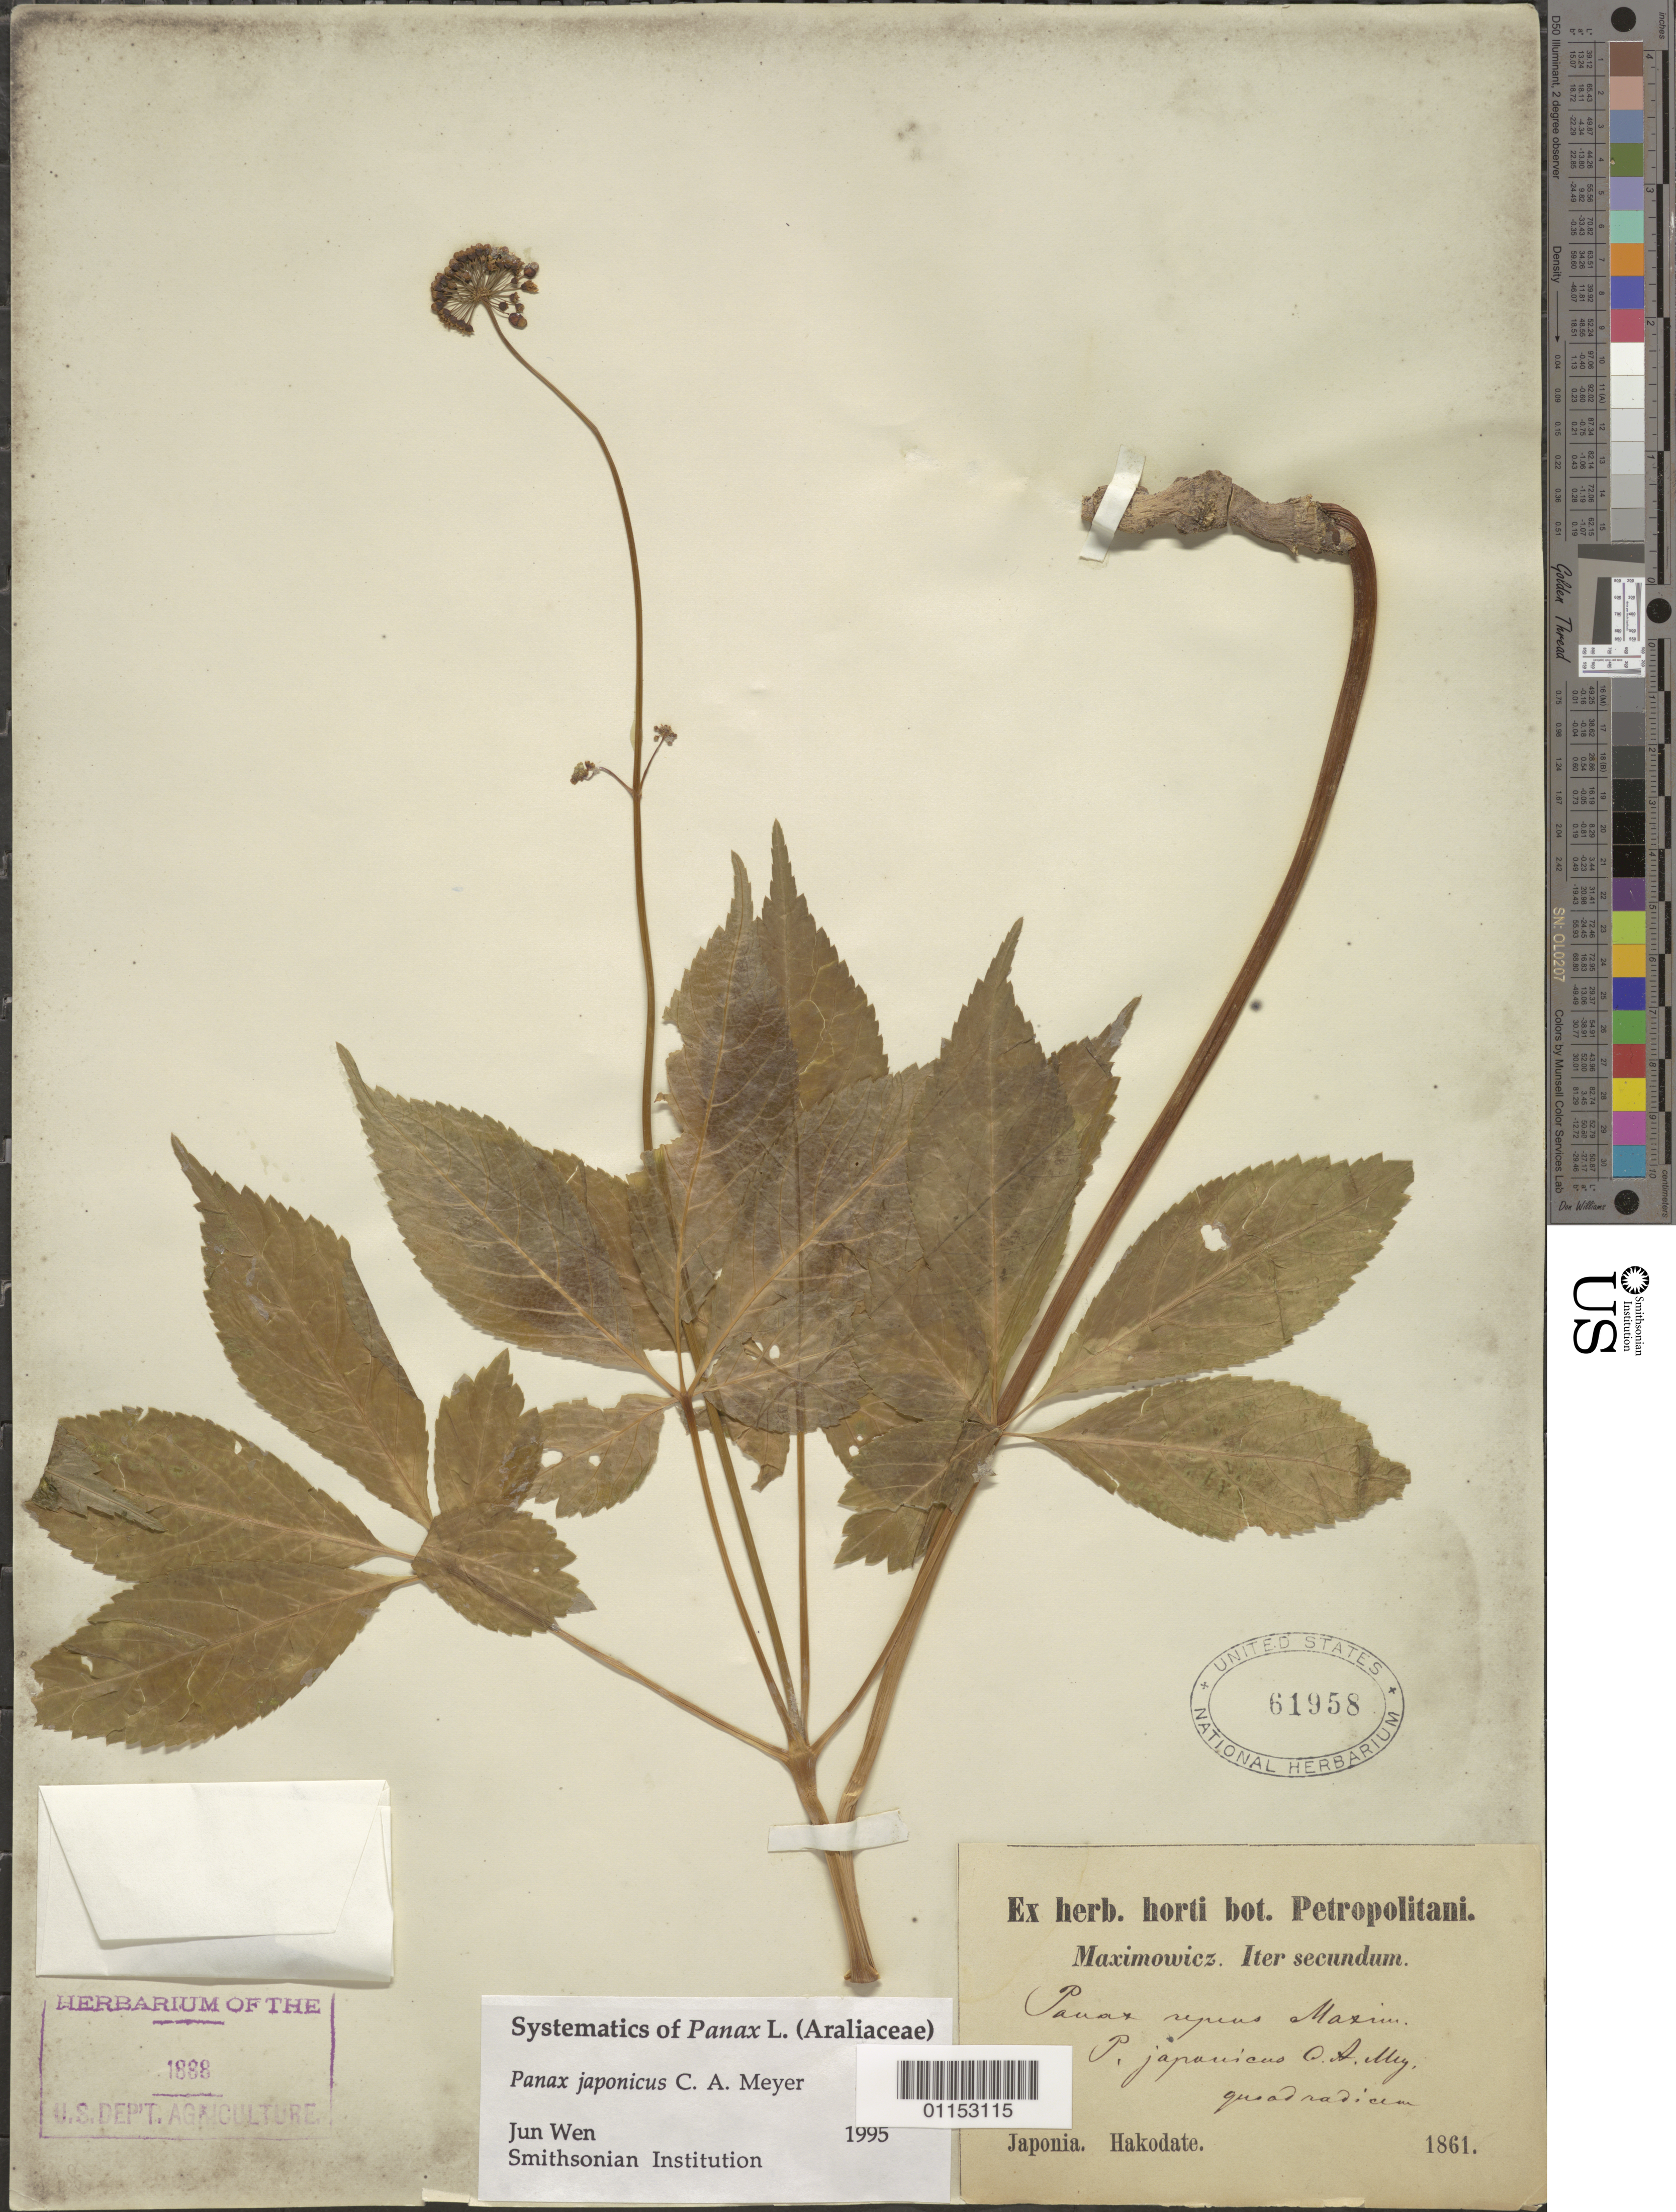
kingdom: Plantae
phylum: Tracheophyta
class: Magnoliopsida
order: Apiales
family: Araliaceae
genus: Panax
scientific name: Panax japonicus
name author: (Nees) C.A. Mey.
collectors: -. Maximowicz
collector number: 1888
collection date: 1861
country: Japan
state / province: Hokkaido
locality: Hakodate.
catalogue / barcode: US 61958